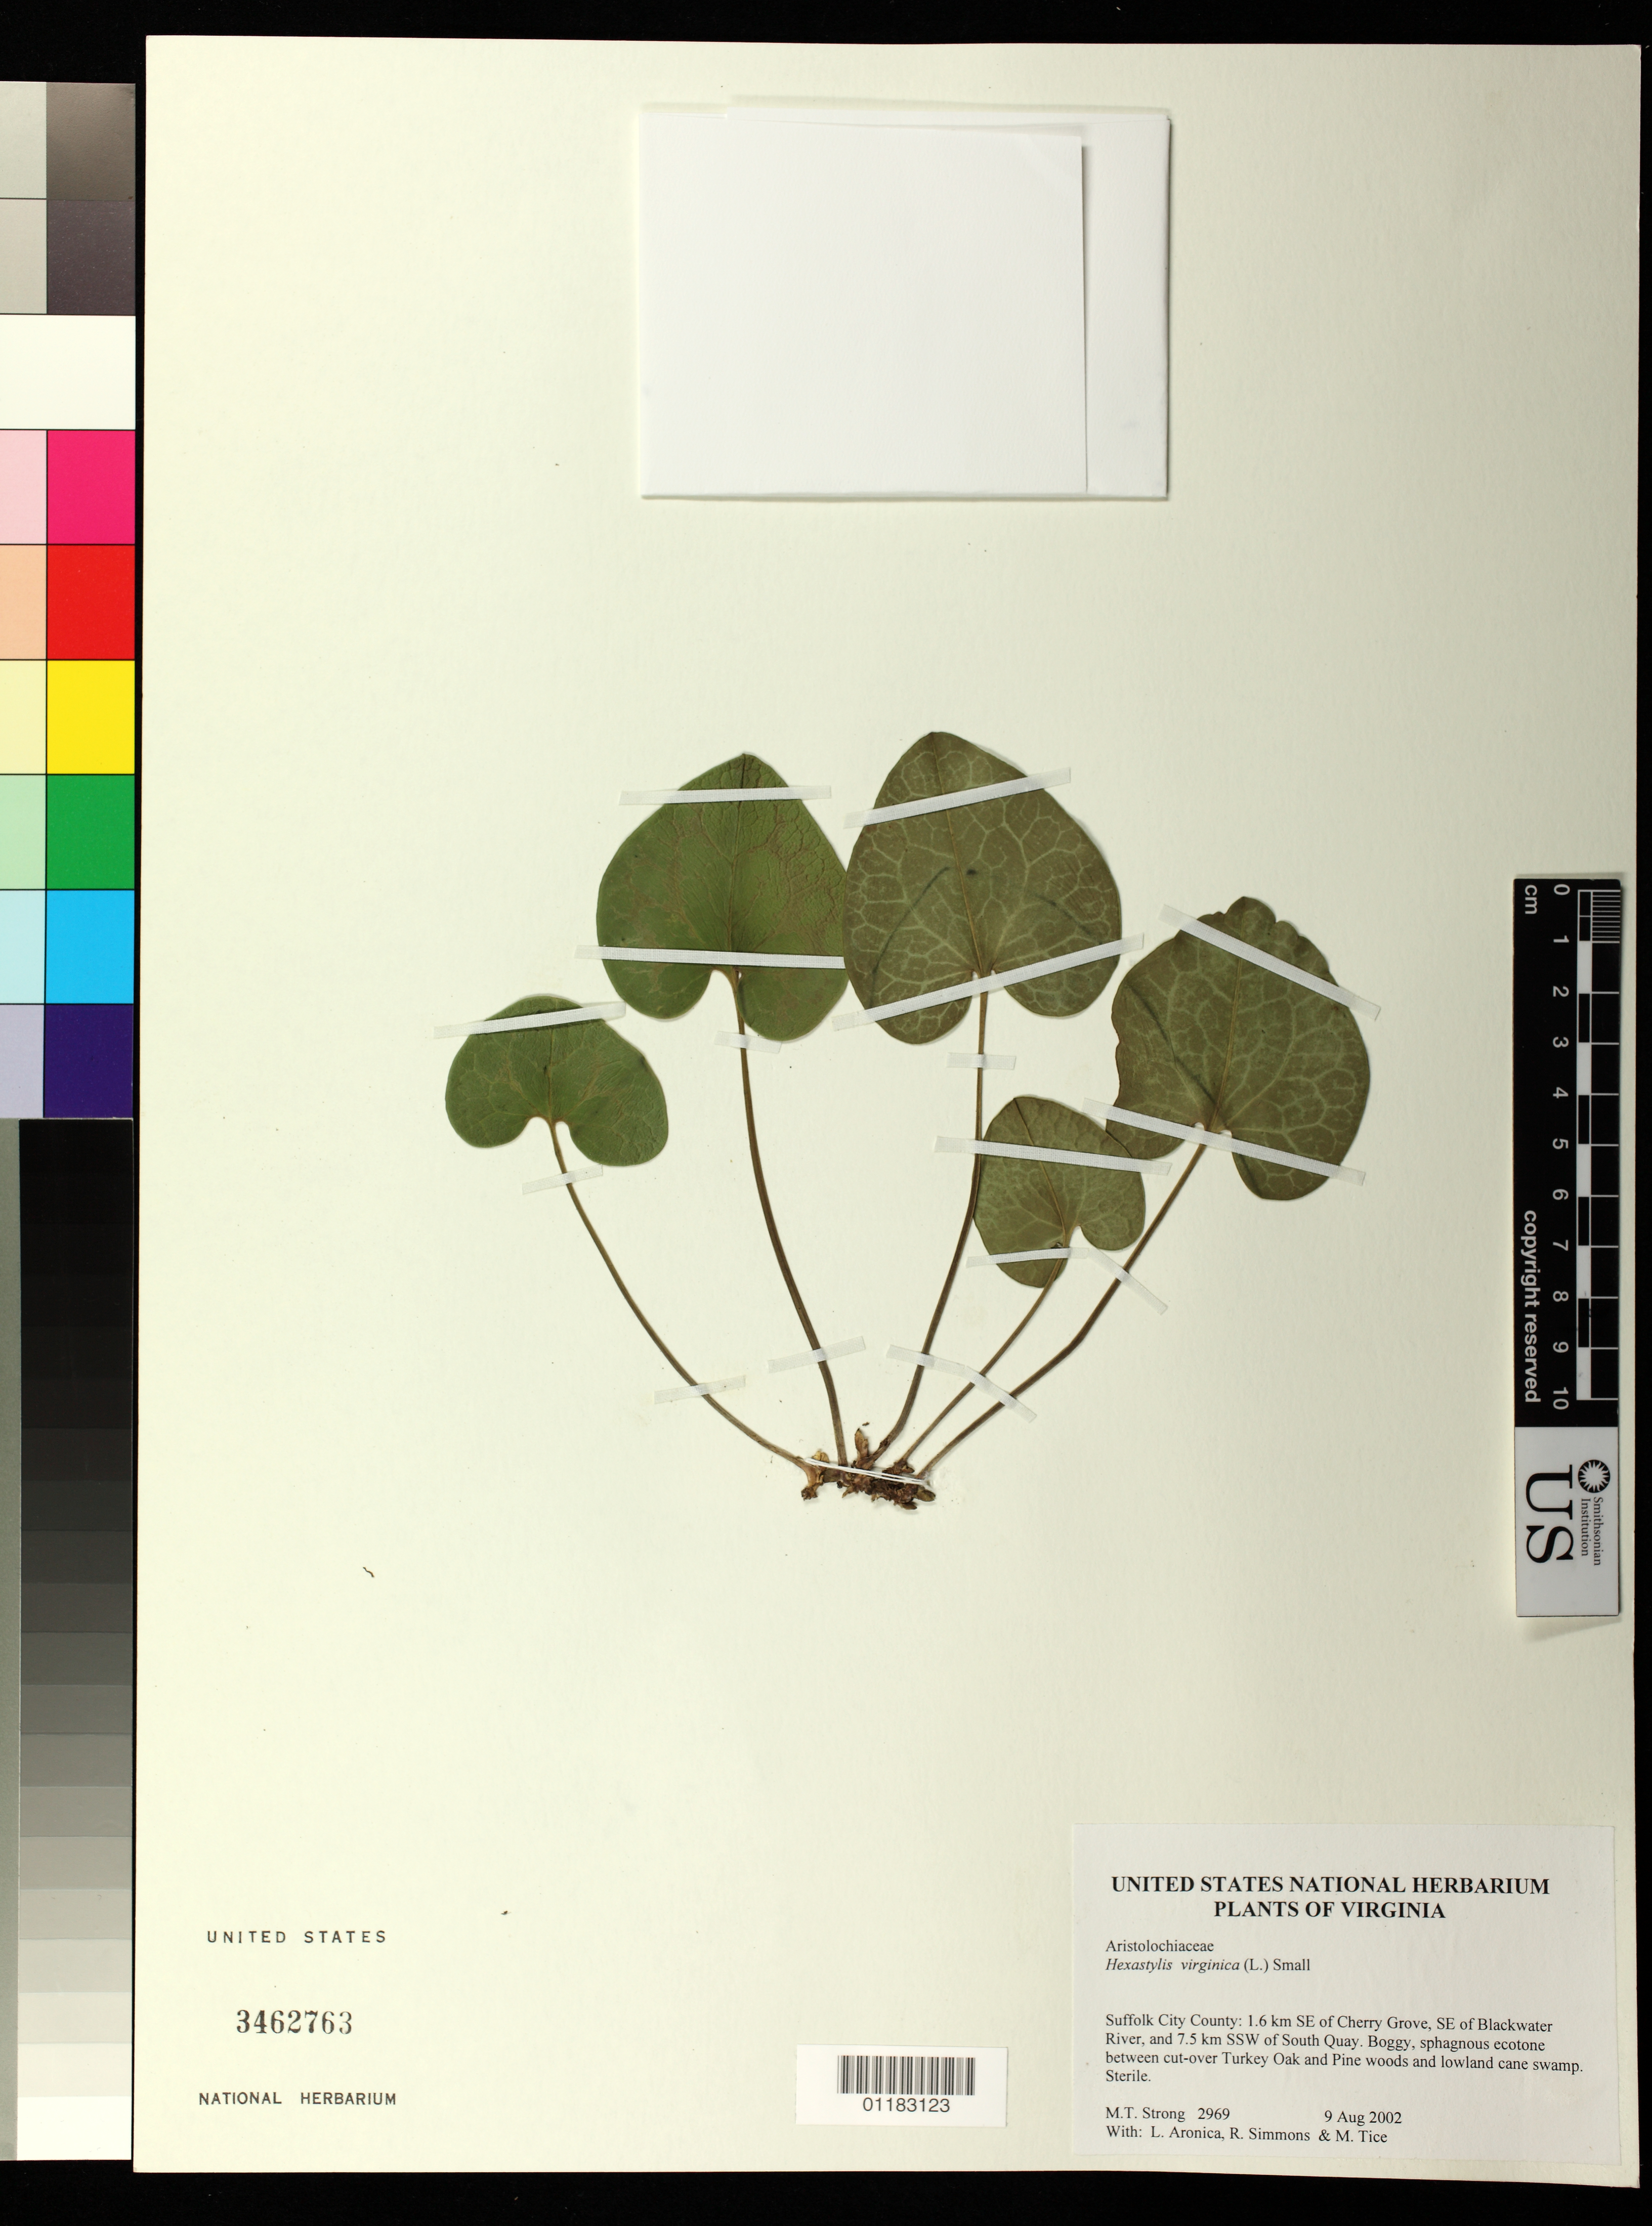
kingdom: Plantae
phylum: Tracheophyta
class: Magnoliopsida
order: Piperales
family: Aristolochiaceae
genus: Hexastylis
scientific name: Hexastylis virginica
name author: (L.) Small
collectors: M. T. Strong, L. Aronica, R. Simmons & M. Tice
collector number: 2969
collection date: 2002-08-09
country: United States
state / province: Virginia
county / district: City of Suffolk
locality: Suffolk City County: 1.6 km SE of Cherry Grove, SE of Blackwater River and 7.5 m. SSW of South Quay.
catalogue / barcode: US 3462763